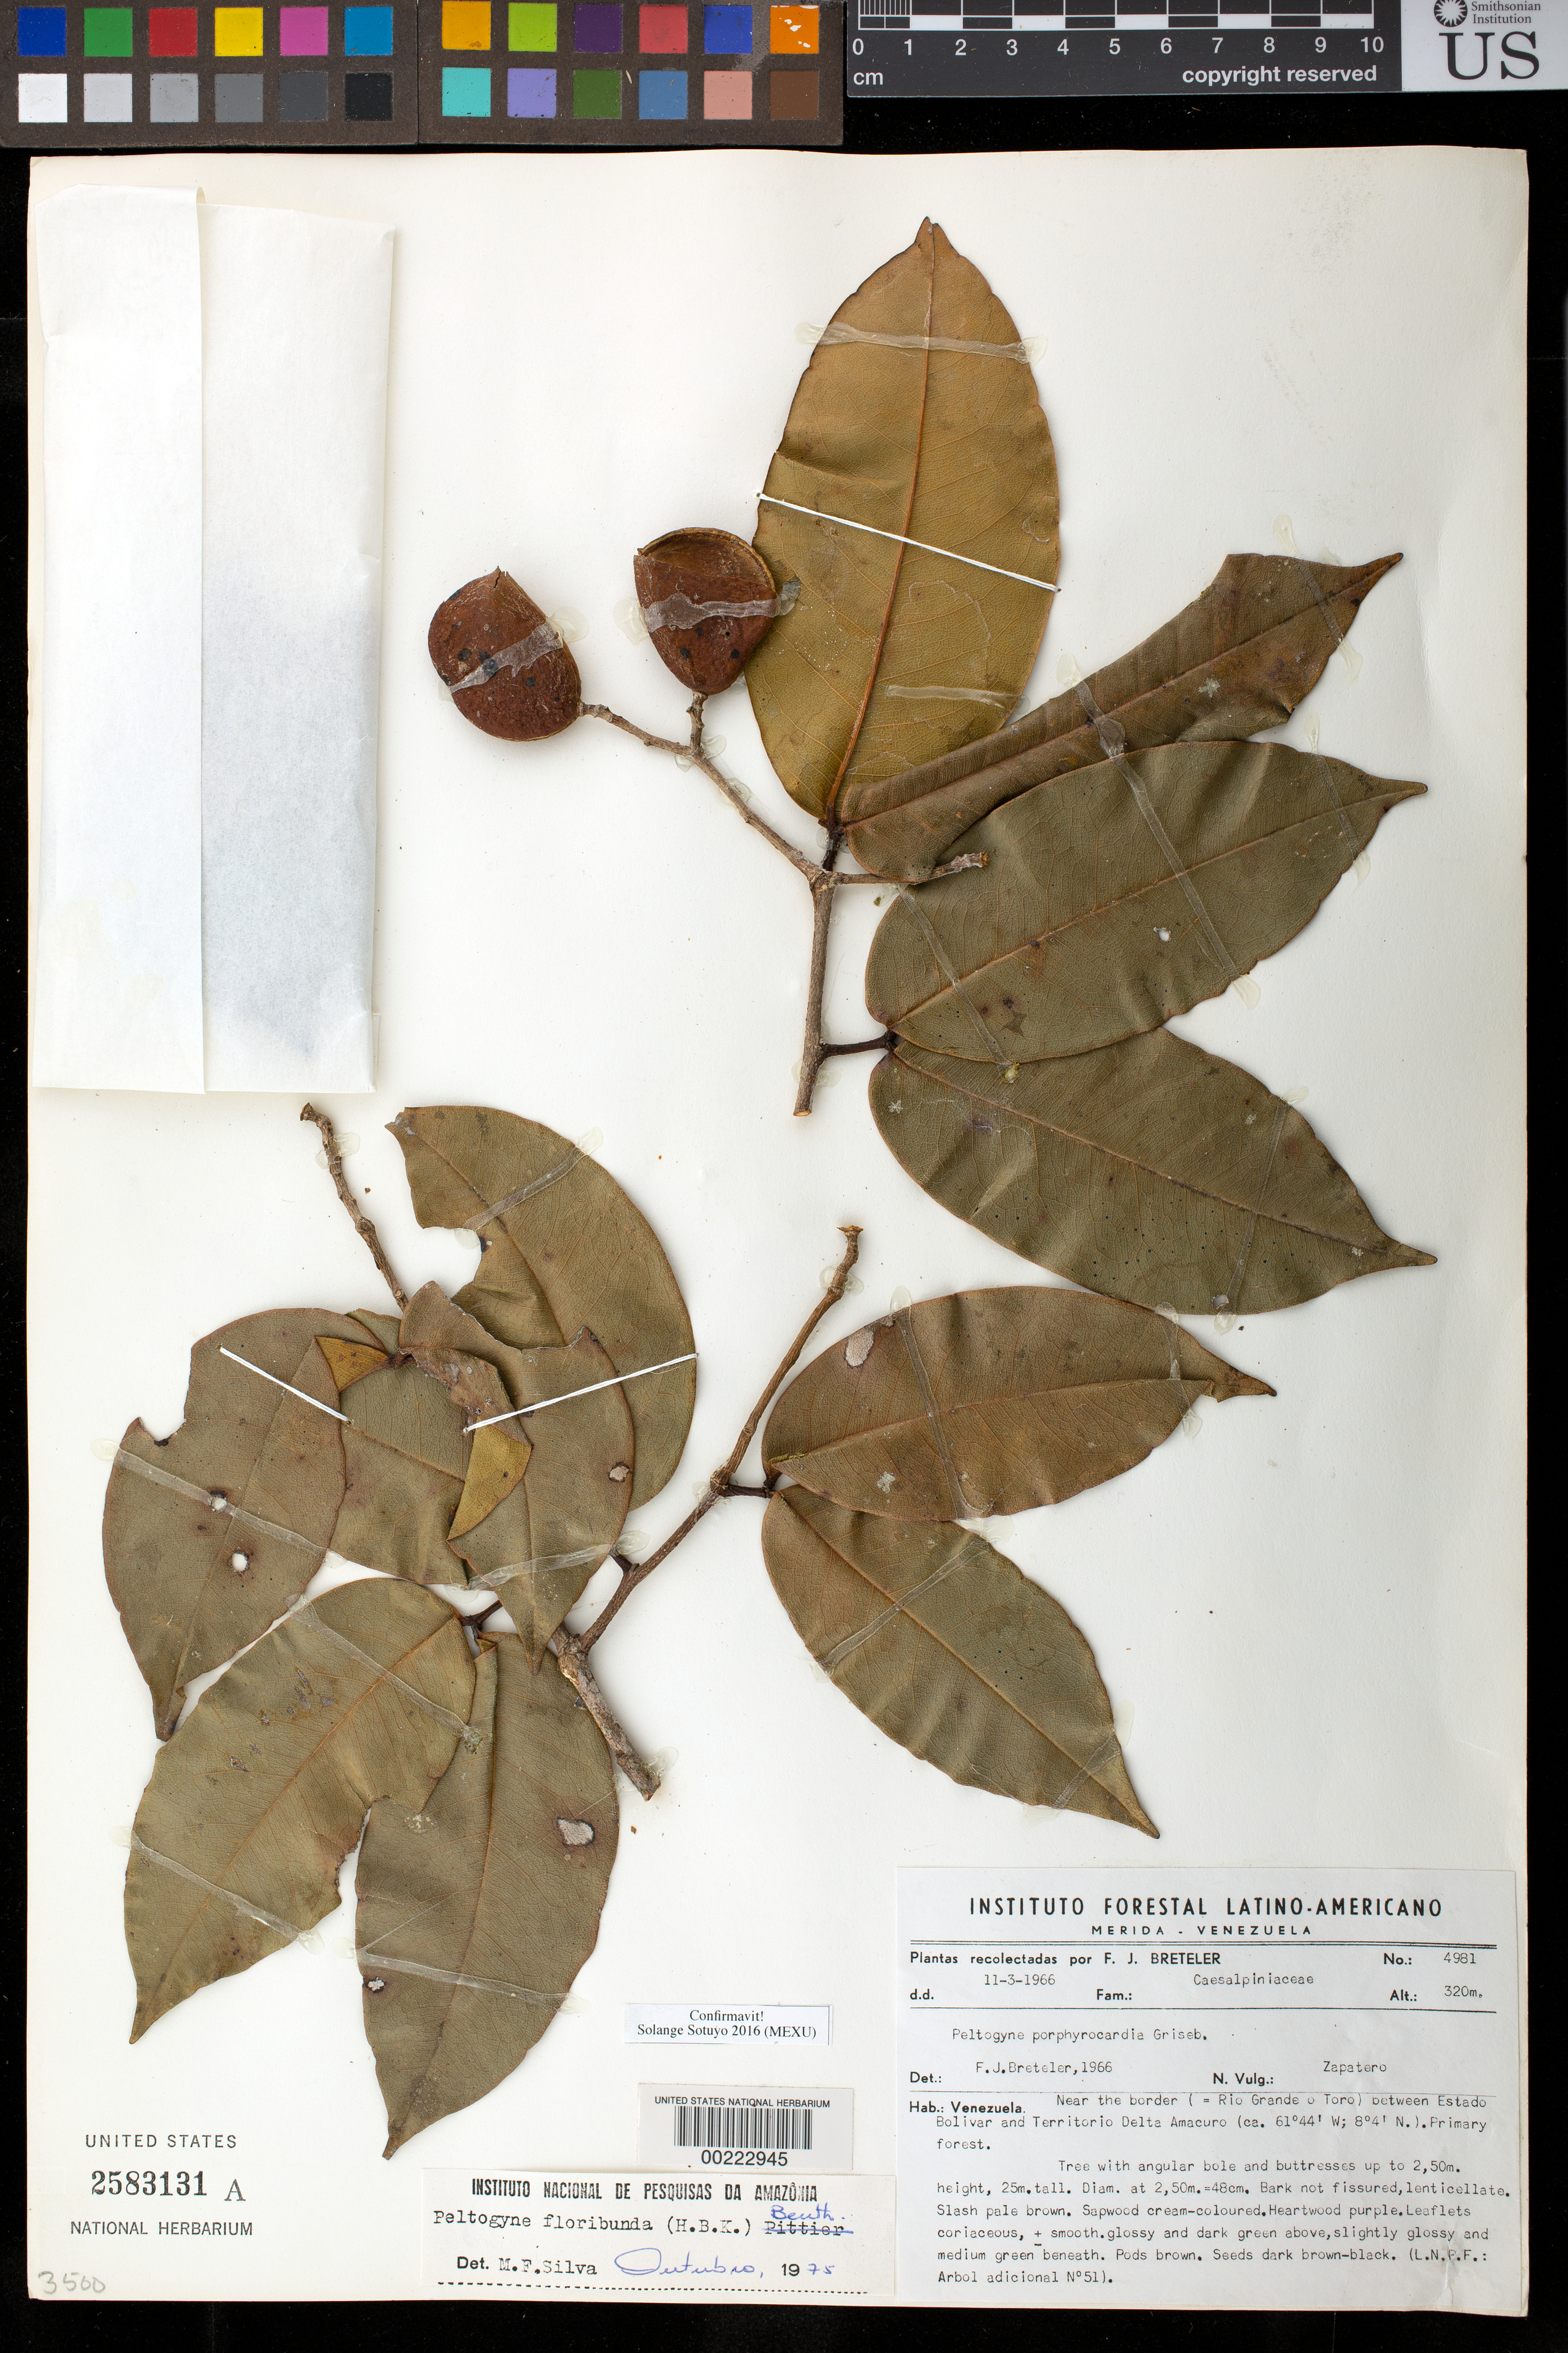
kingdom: Plantae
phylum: Tracheophyta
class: Magnoliopsida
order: Fabales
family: Fabaceae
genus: Peltogyne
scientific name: Peltogyne floribunda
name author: (Kunth) Pittier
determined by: Sotuyo, Solange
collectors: F. J. Breteler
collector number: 4981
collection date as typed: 11 Mar 1966 or 03 Nov 1966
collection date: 1966-03-11 or 1966-11-03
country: Venezuela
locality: Near the border (=rio grande o toro) between bolivar and delta amacuro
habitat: Primary forest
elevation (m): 80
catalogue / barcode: US 2583131A